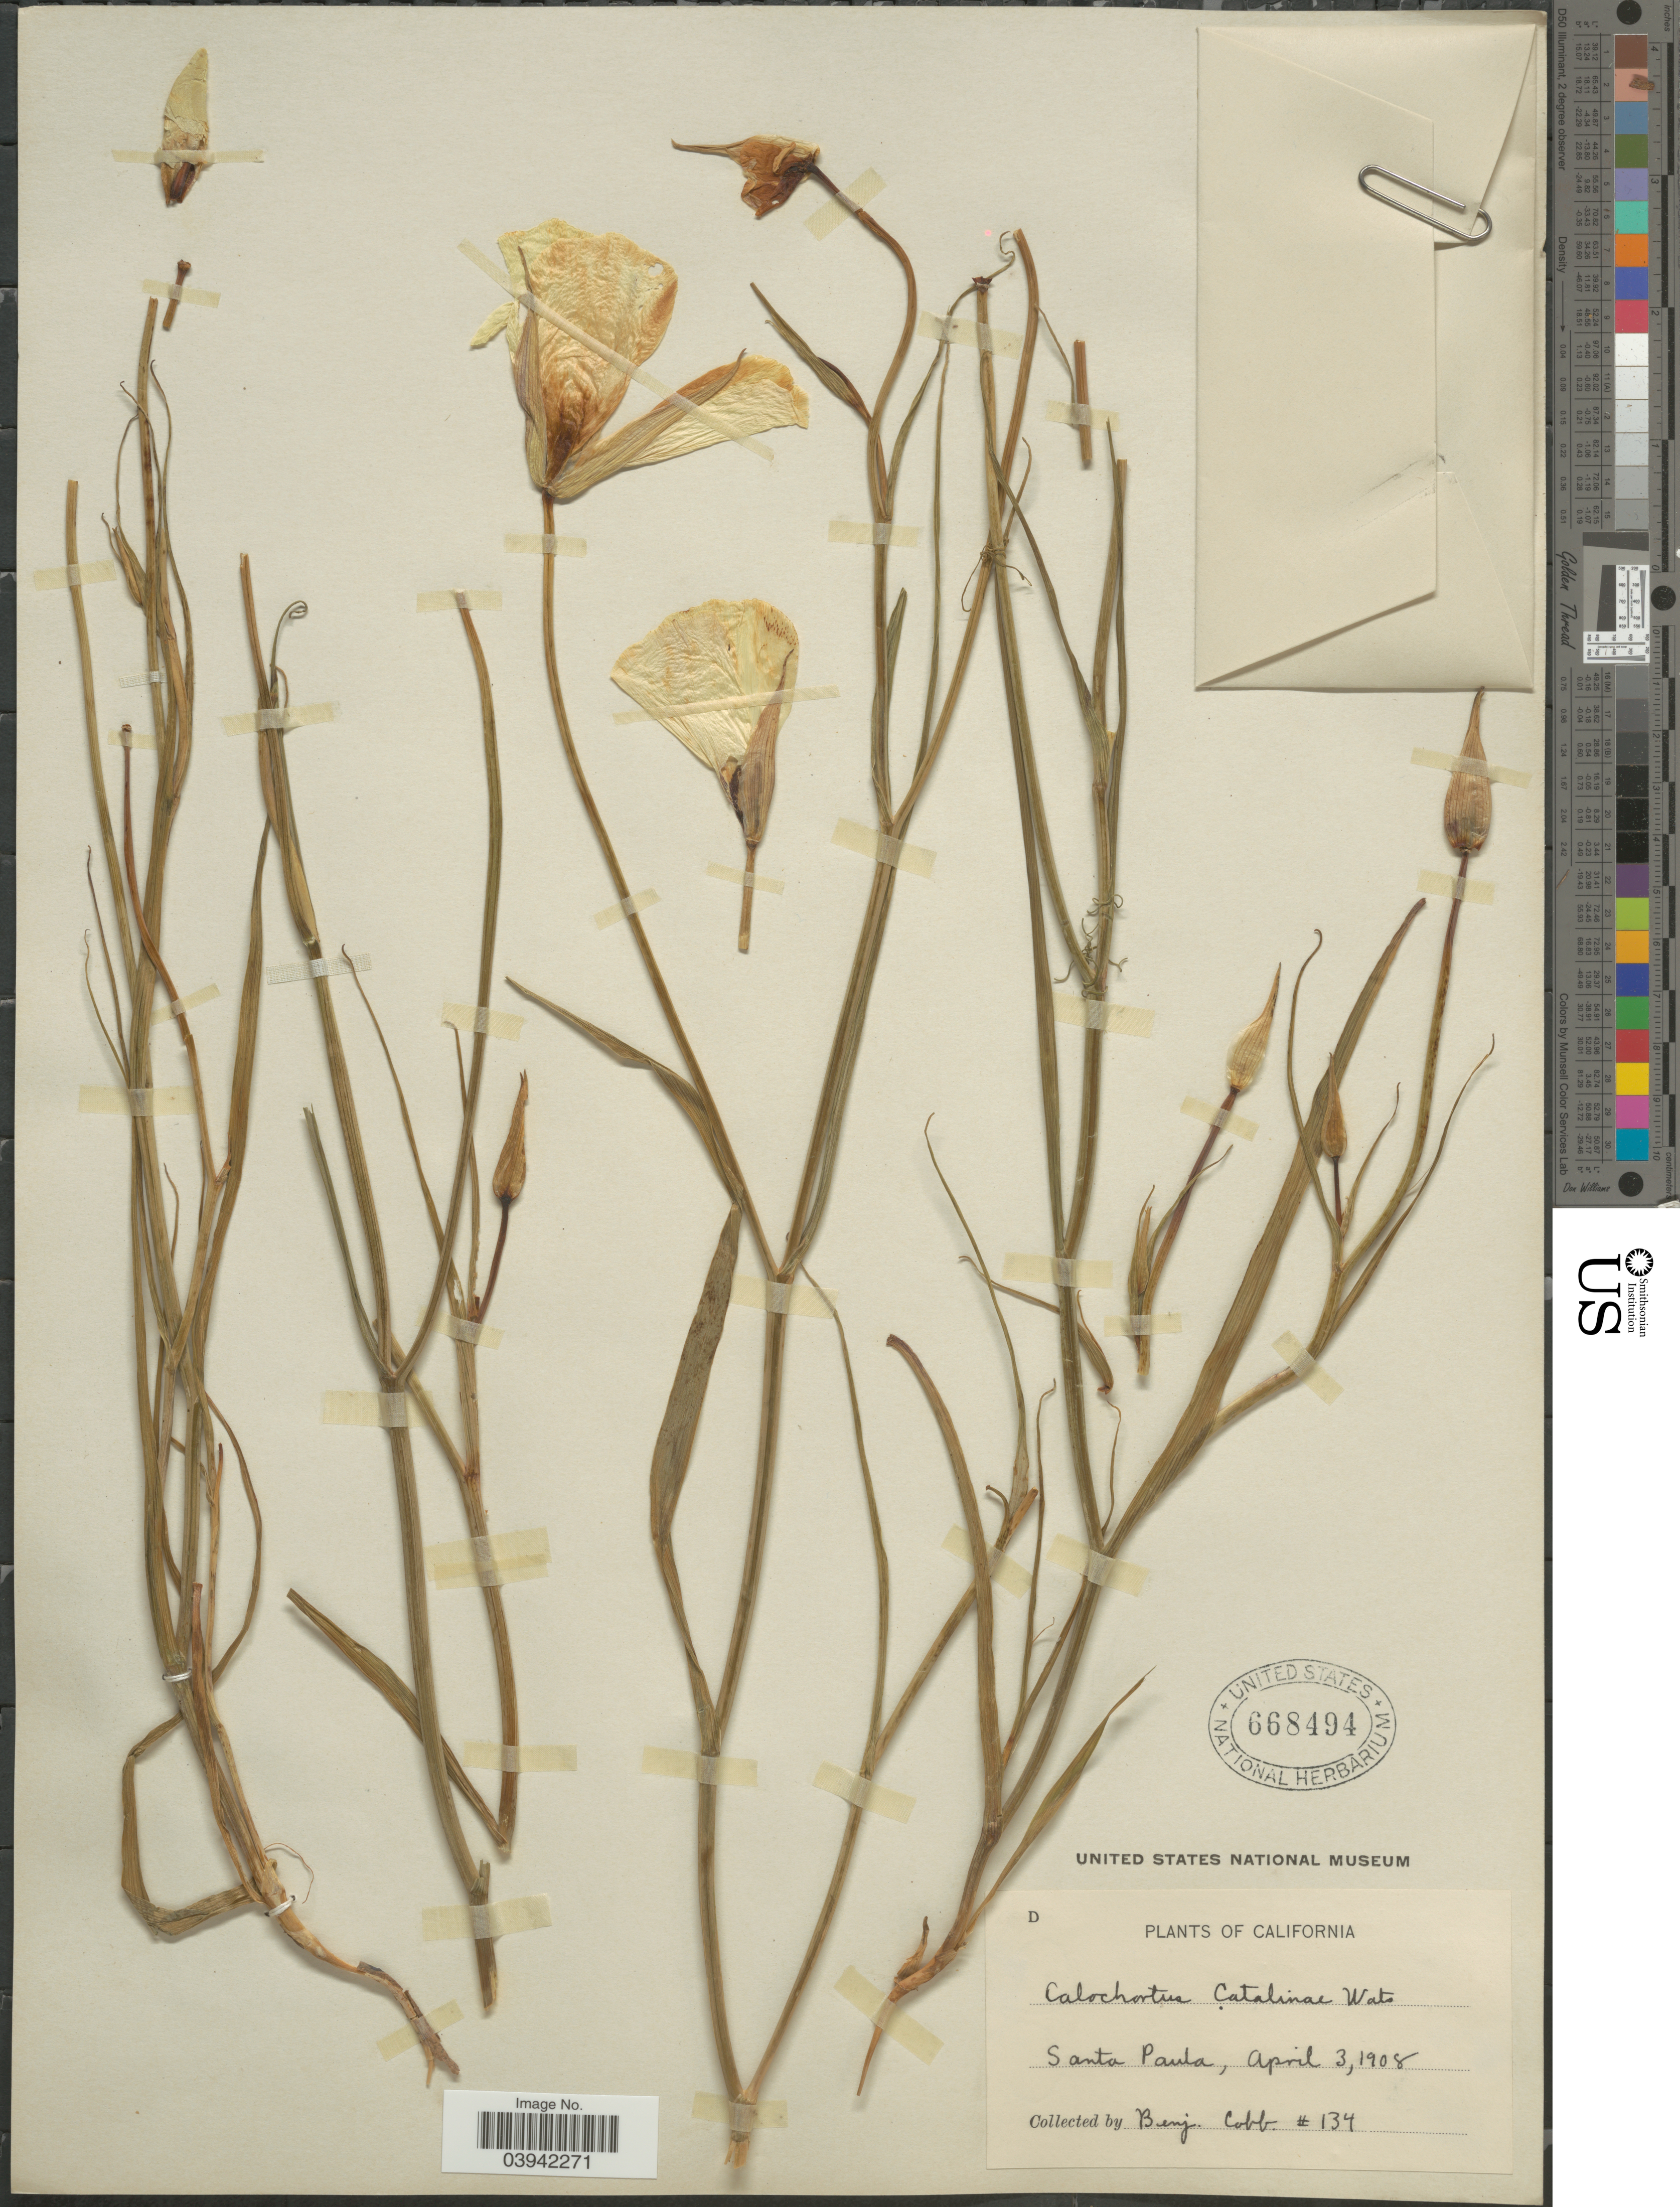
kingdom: Plantae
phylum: Tracheophyta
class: Liliopsida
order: Liliales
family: Liliaceae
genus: Calochortus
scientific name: Calochortus catalinae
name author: S. Watson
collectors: B. Cobb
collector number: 134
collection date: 1908-04-03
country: United States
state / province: California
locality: Santa Paul.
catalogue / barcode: US 668494